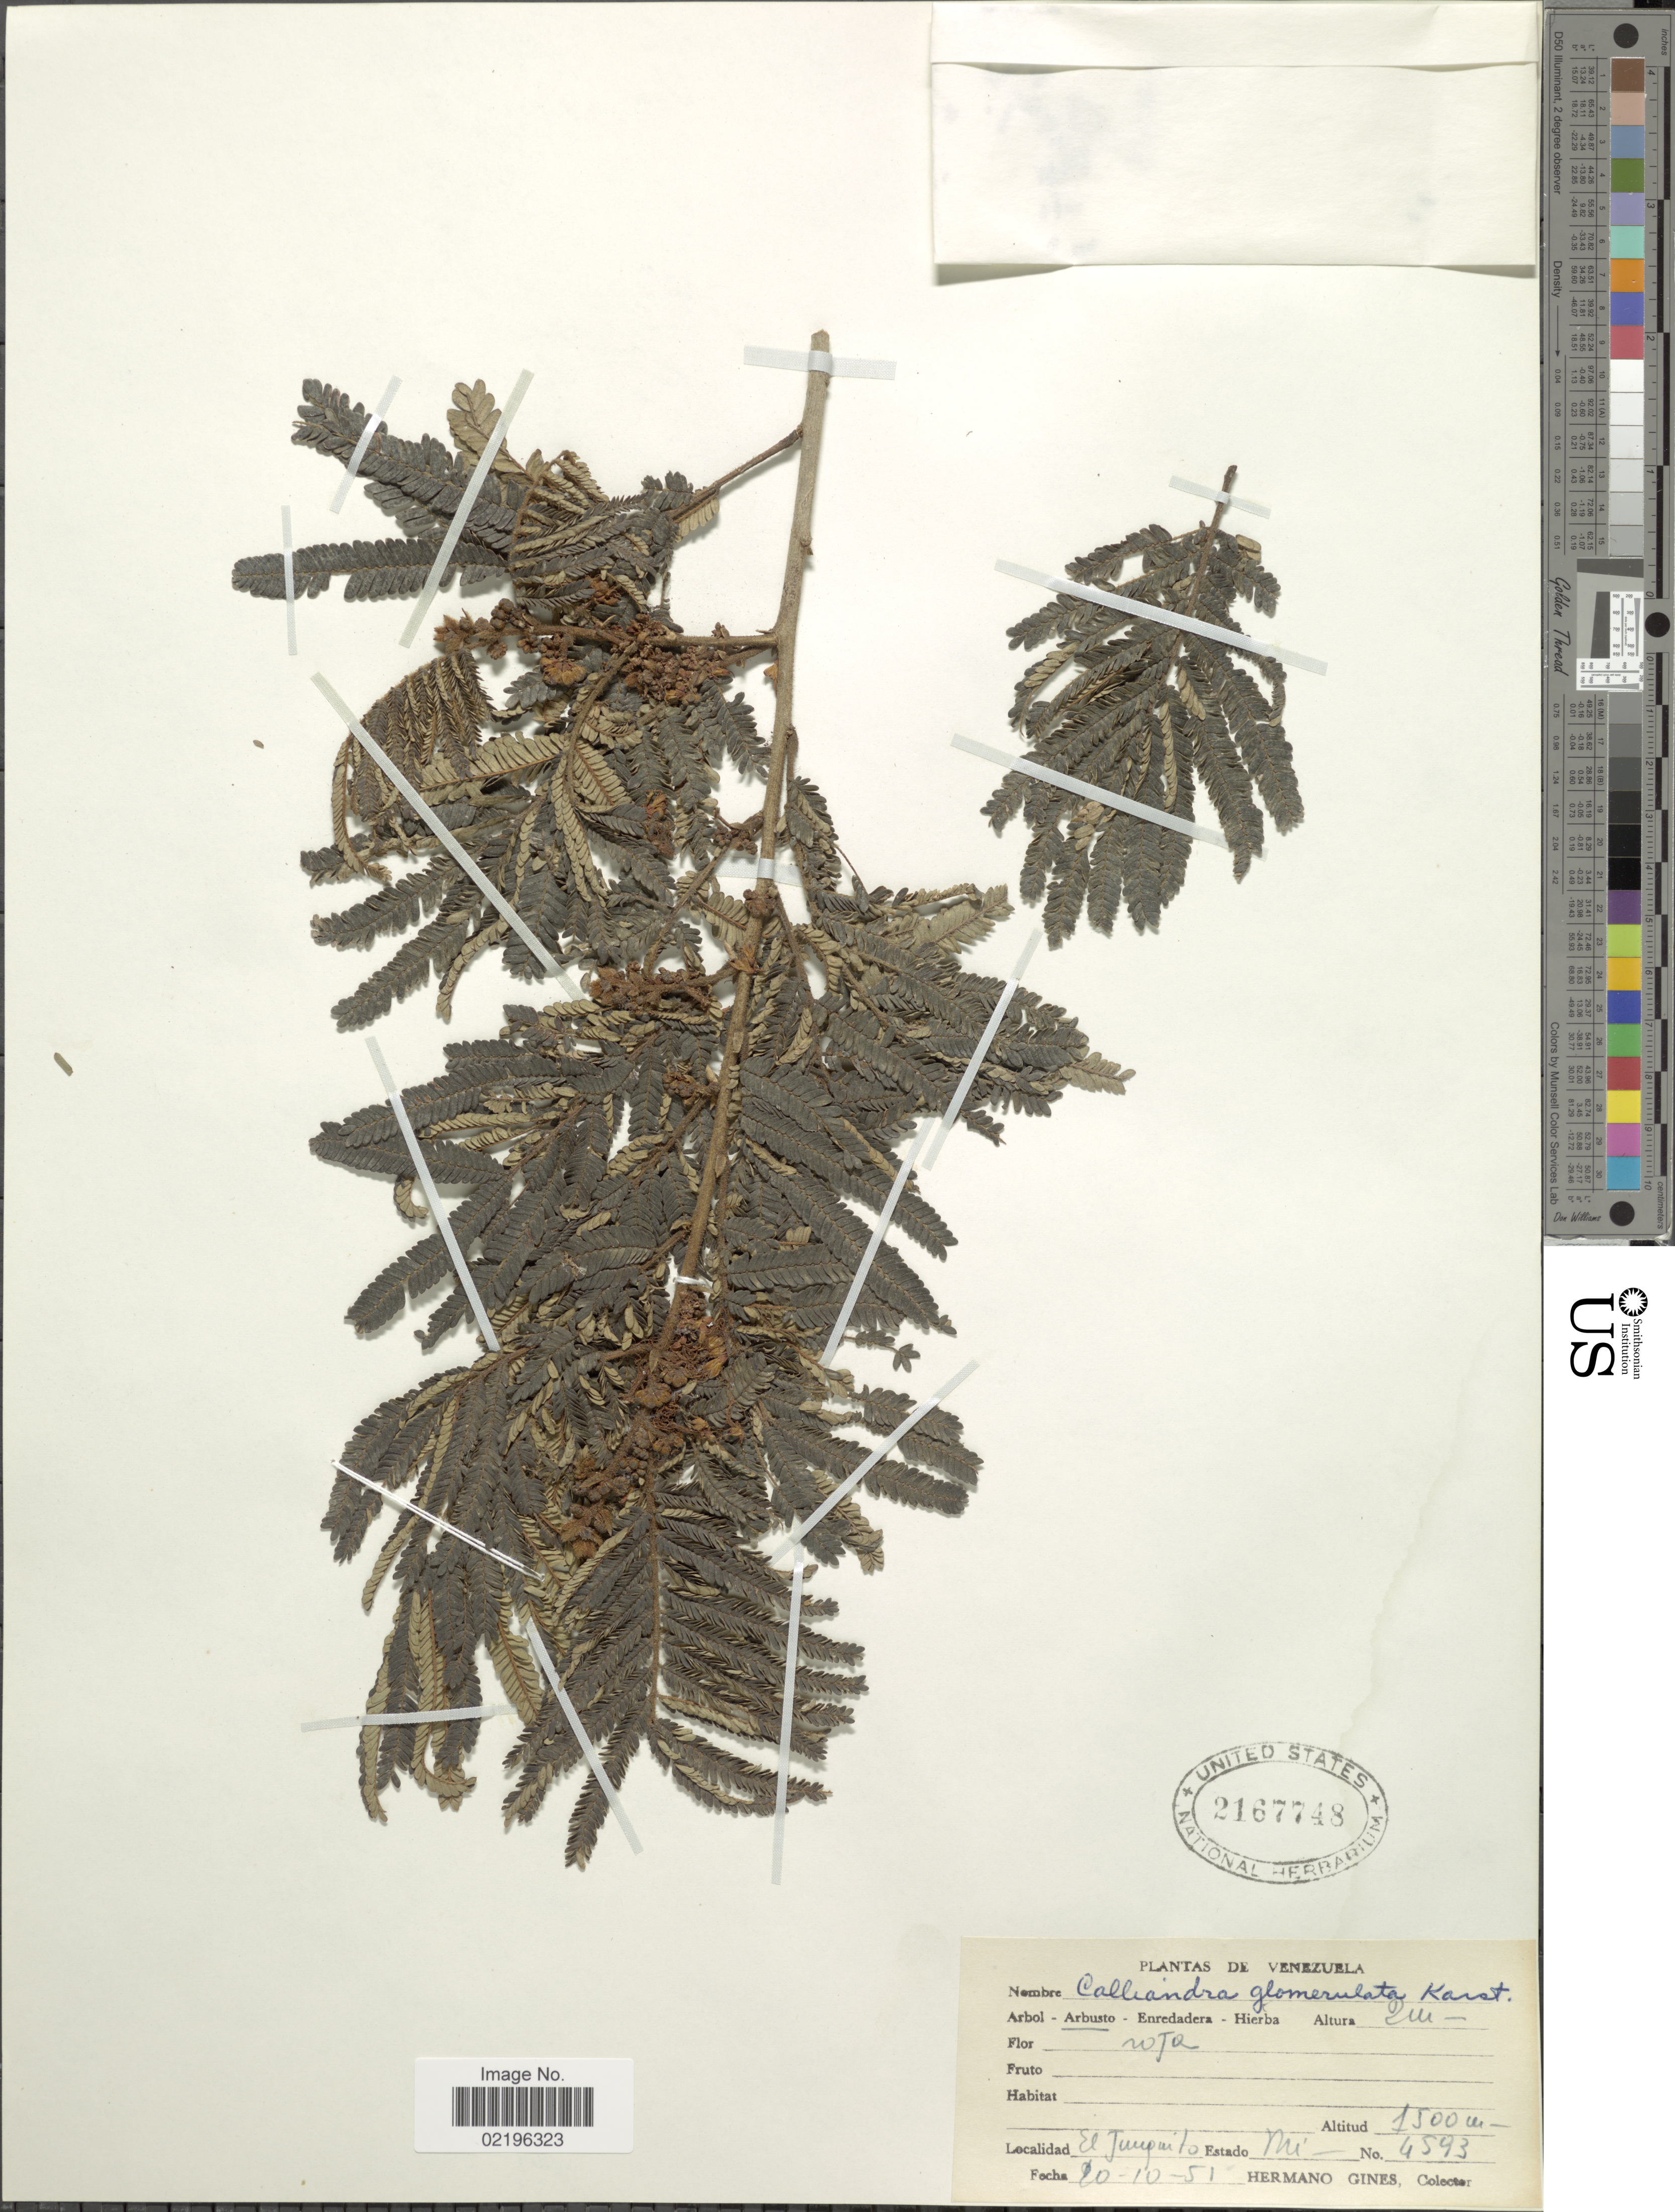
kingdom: Plantae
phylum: Tracheophyta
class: Magnoliopsida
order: Fabales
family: Fabaceae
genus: Calliandra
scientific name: Calliandra glomerulata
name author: H. Karst.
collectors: Bro. Gines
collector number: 4593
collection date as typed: Transcribed d/m/y: 20/10/51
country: Venezuela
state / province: Miranda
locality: El Junquito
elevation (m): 1500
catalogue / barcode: US 2167748